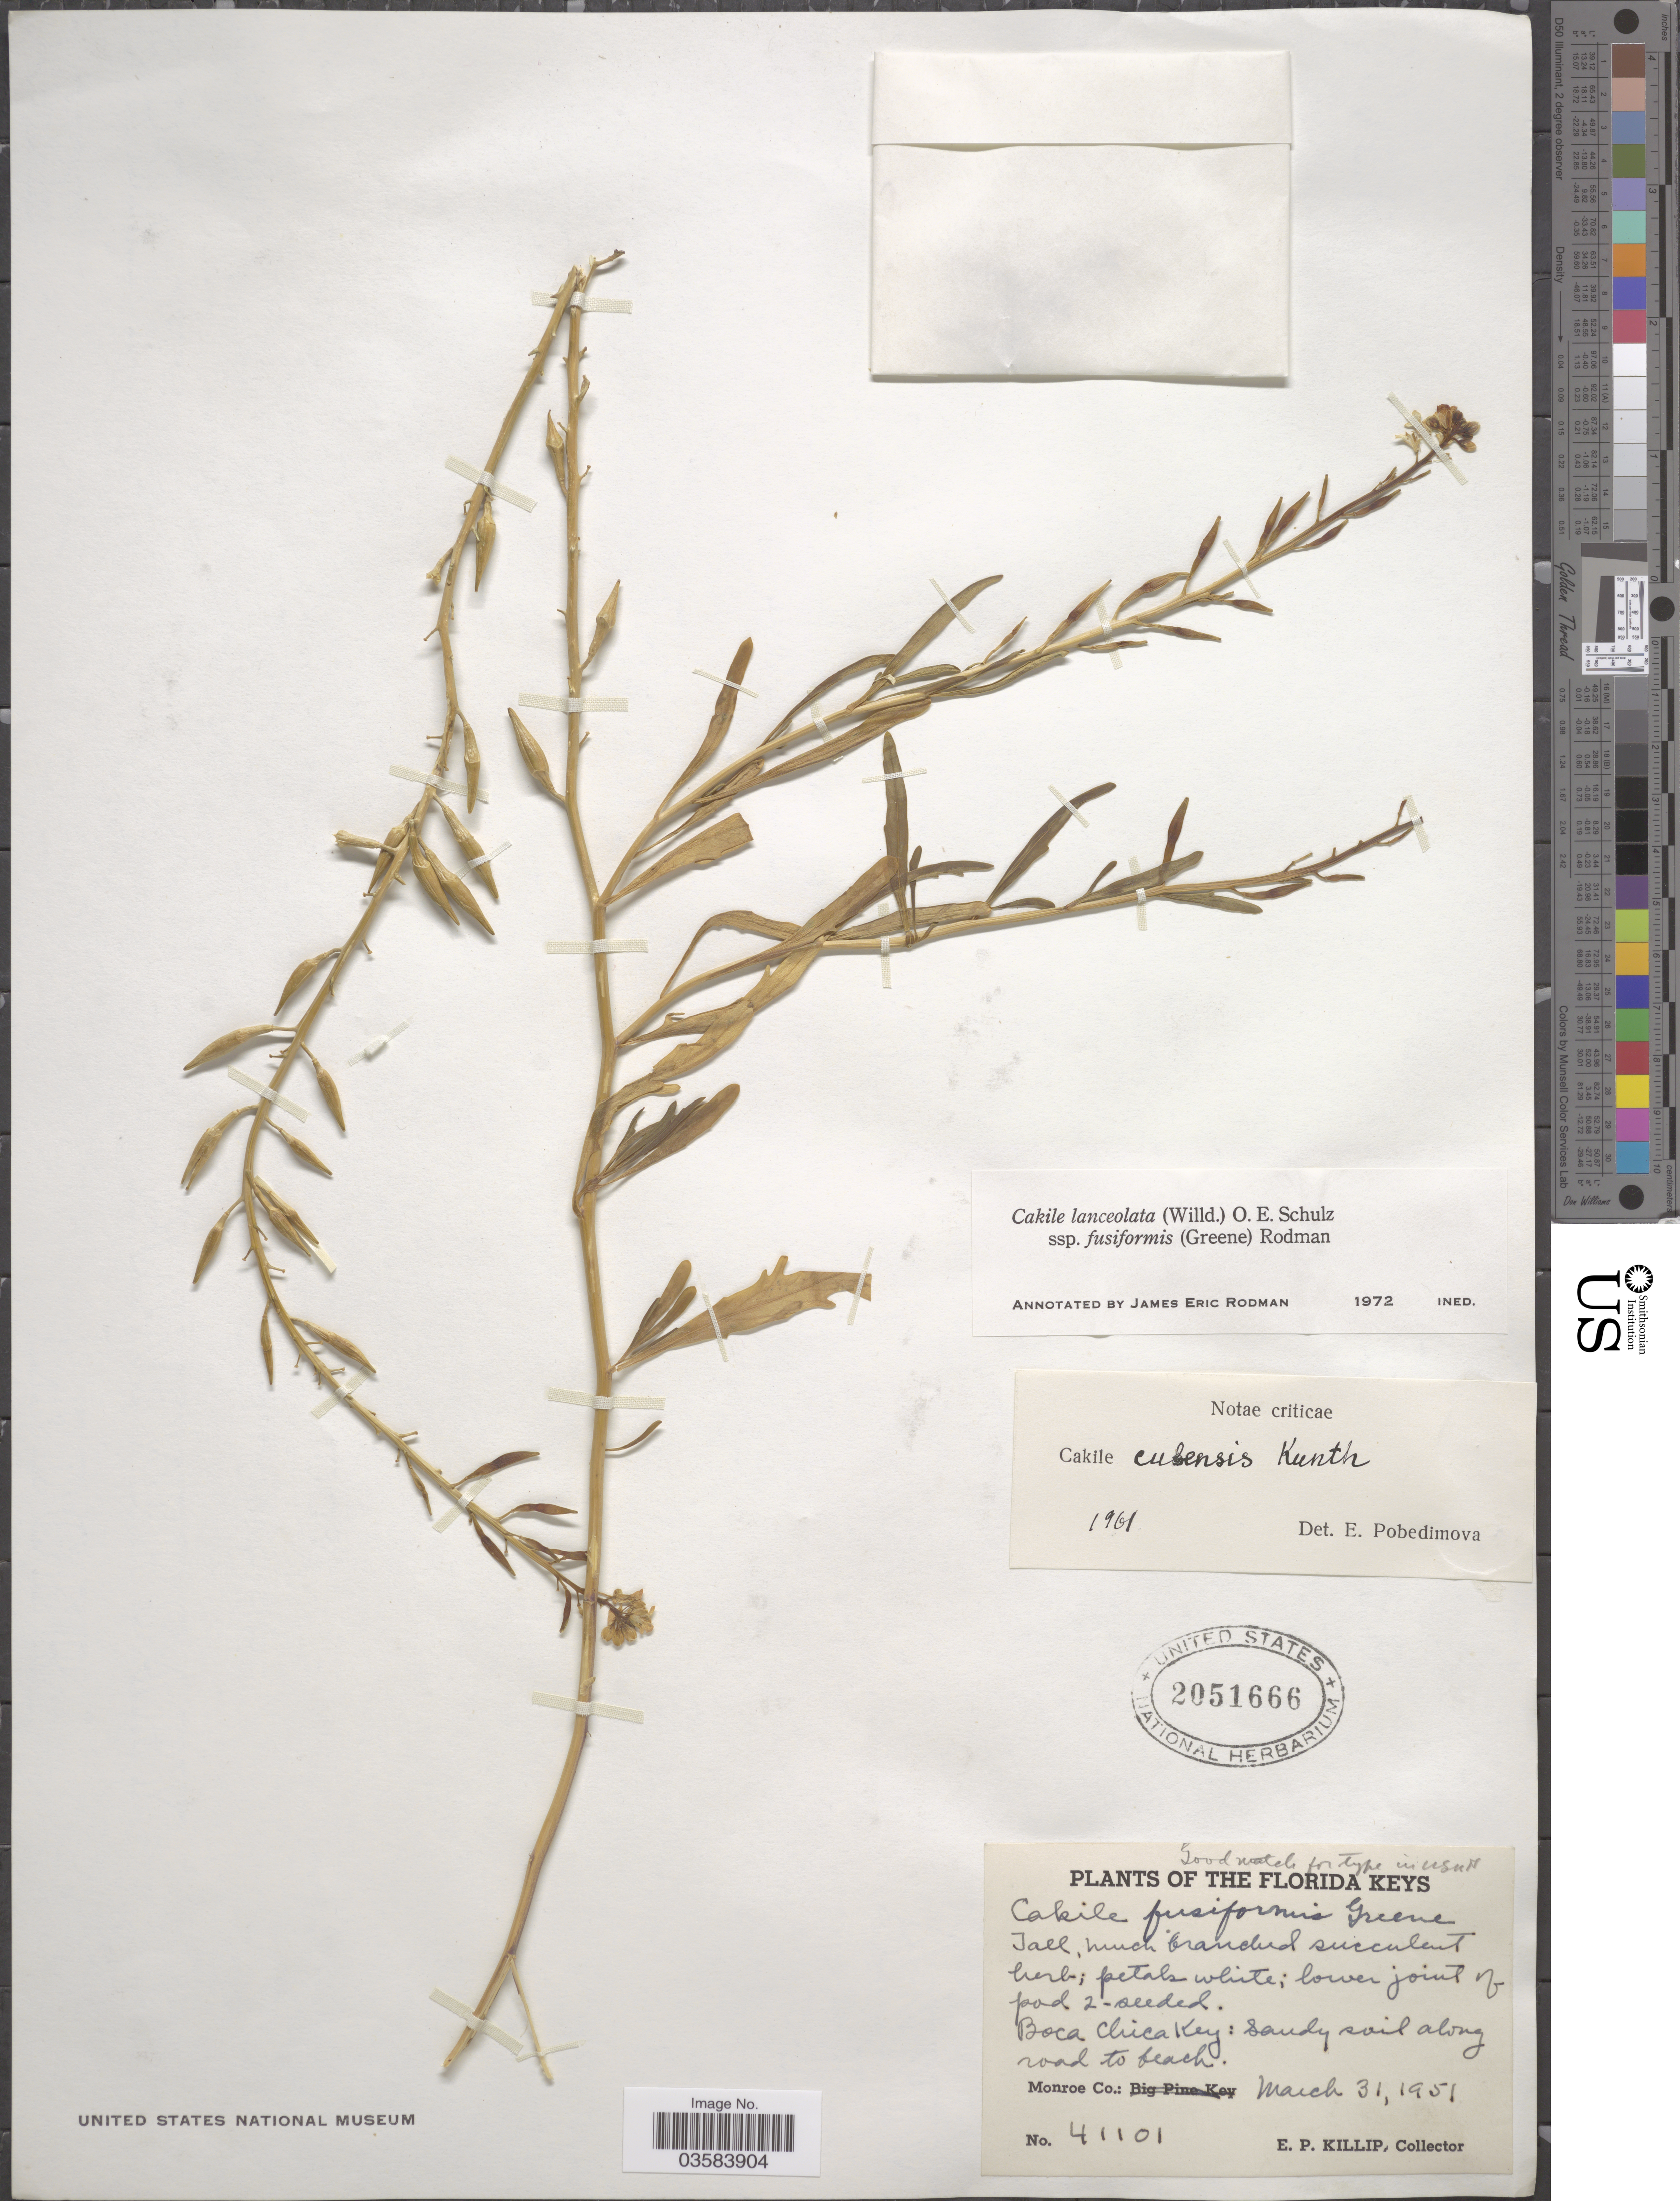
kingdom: Plantae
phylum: Tracheophyta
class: Magnoliopsida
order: Brassicales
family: Brassicaceae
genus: Cakile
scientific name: Cakile lanceolata subsp. fusiformis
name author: (Greene) Rodman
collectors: E. P. Killip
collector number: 41101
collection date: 1951-03-31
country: United States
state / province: Florida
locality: The Florida Keys. Boca Chica Key: sandy soil along road to beach. Monroe Co.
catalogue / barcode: US 2051666